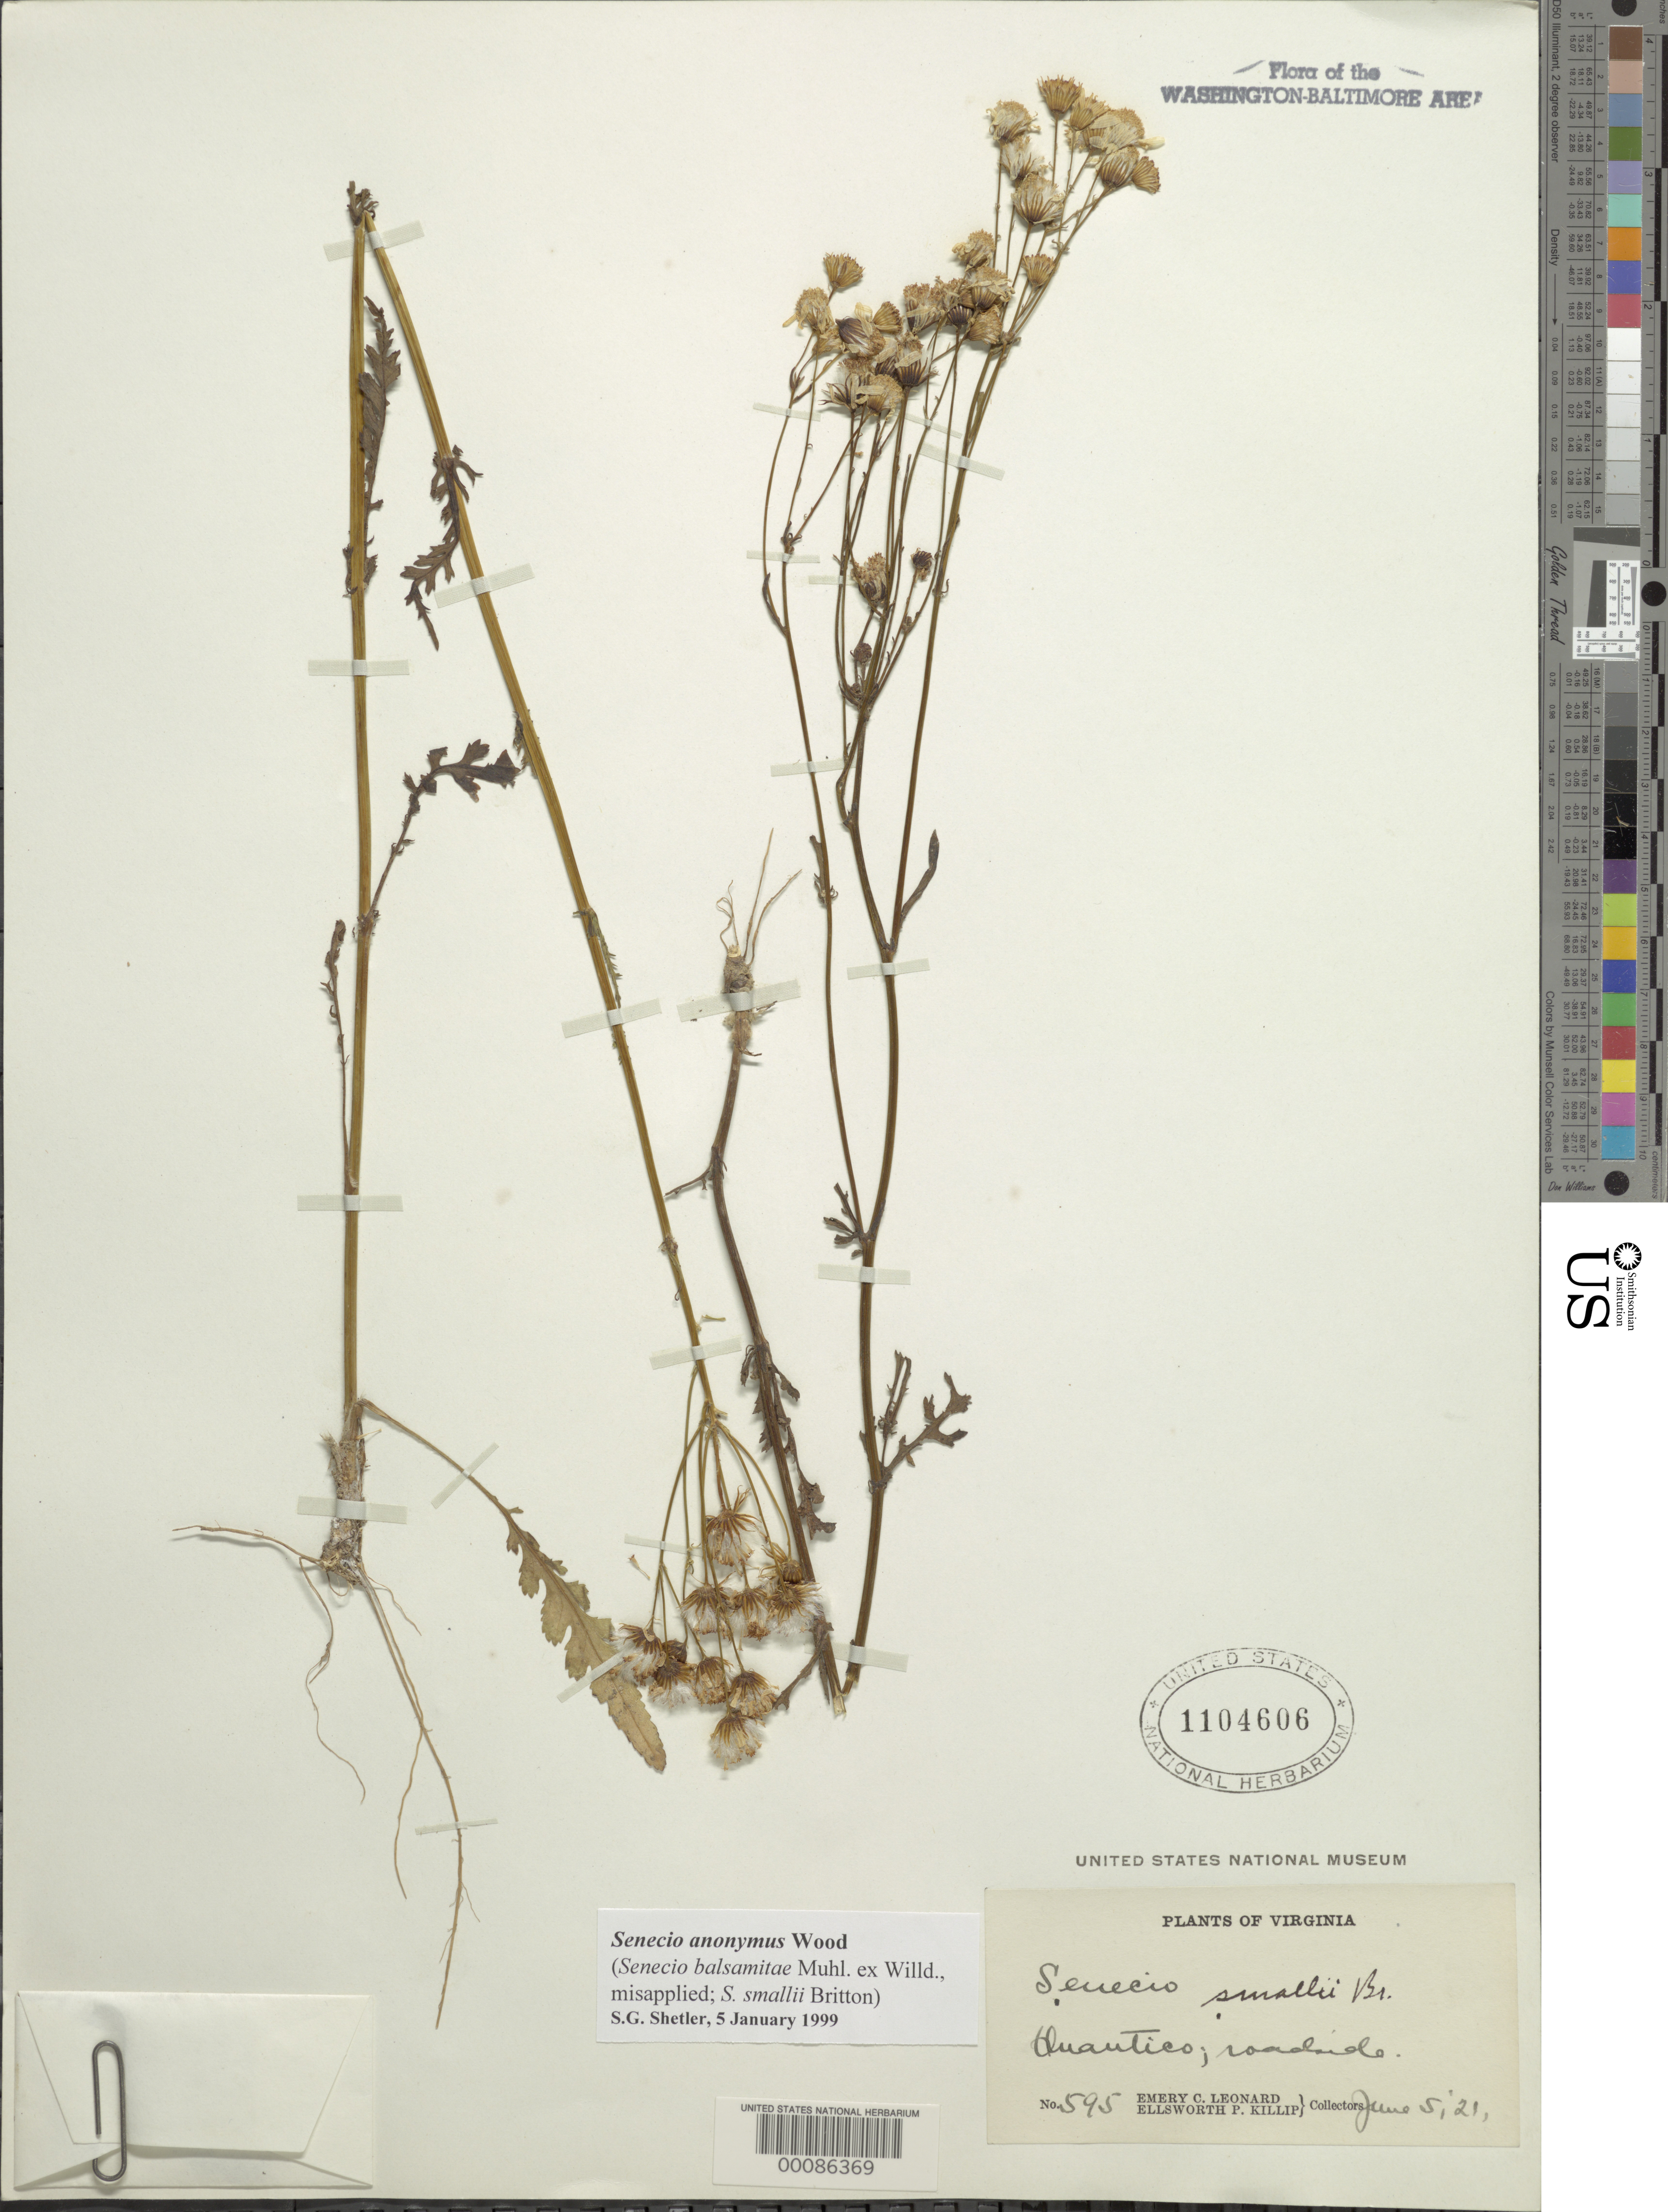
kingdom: Plantae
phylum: Tracheophyta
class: Magnoliopsida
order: Asterales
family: Asteraceae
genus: Packera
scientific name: Packera anonyma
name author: (Alph. Wood) W.A. Weber & Á. Löve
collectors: E. C. Leonard & E. P. Killip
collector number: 595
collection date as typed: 05 Jun 1921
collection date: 1921-06-05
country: United States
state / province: Virginia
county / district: Prince William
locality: Quantico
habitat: Roadside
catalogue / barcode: US 1104606